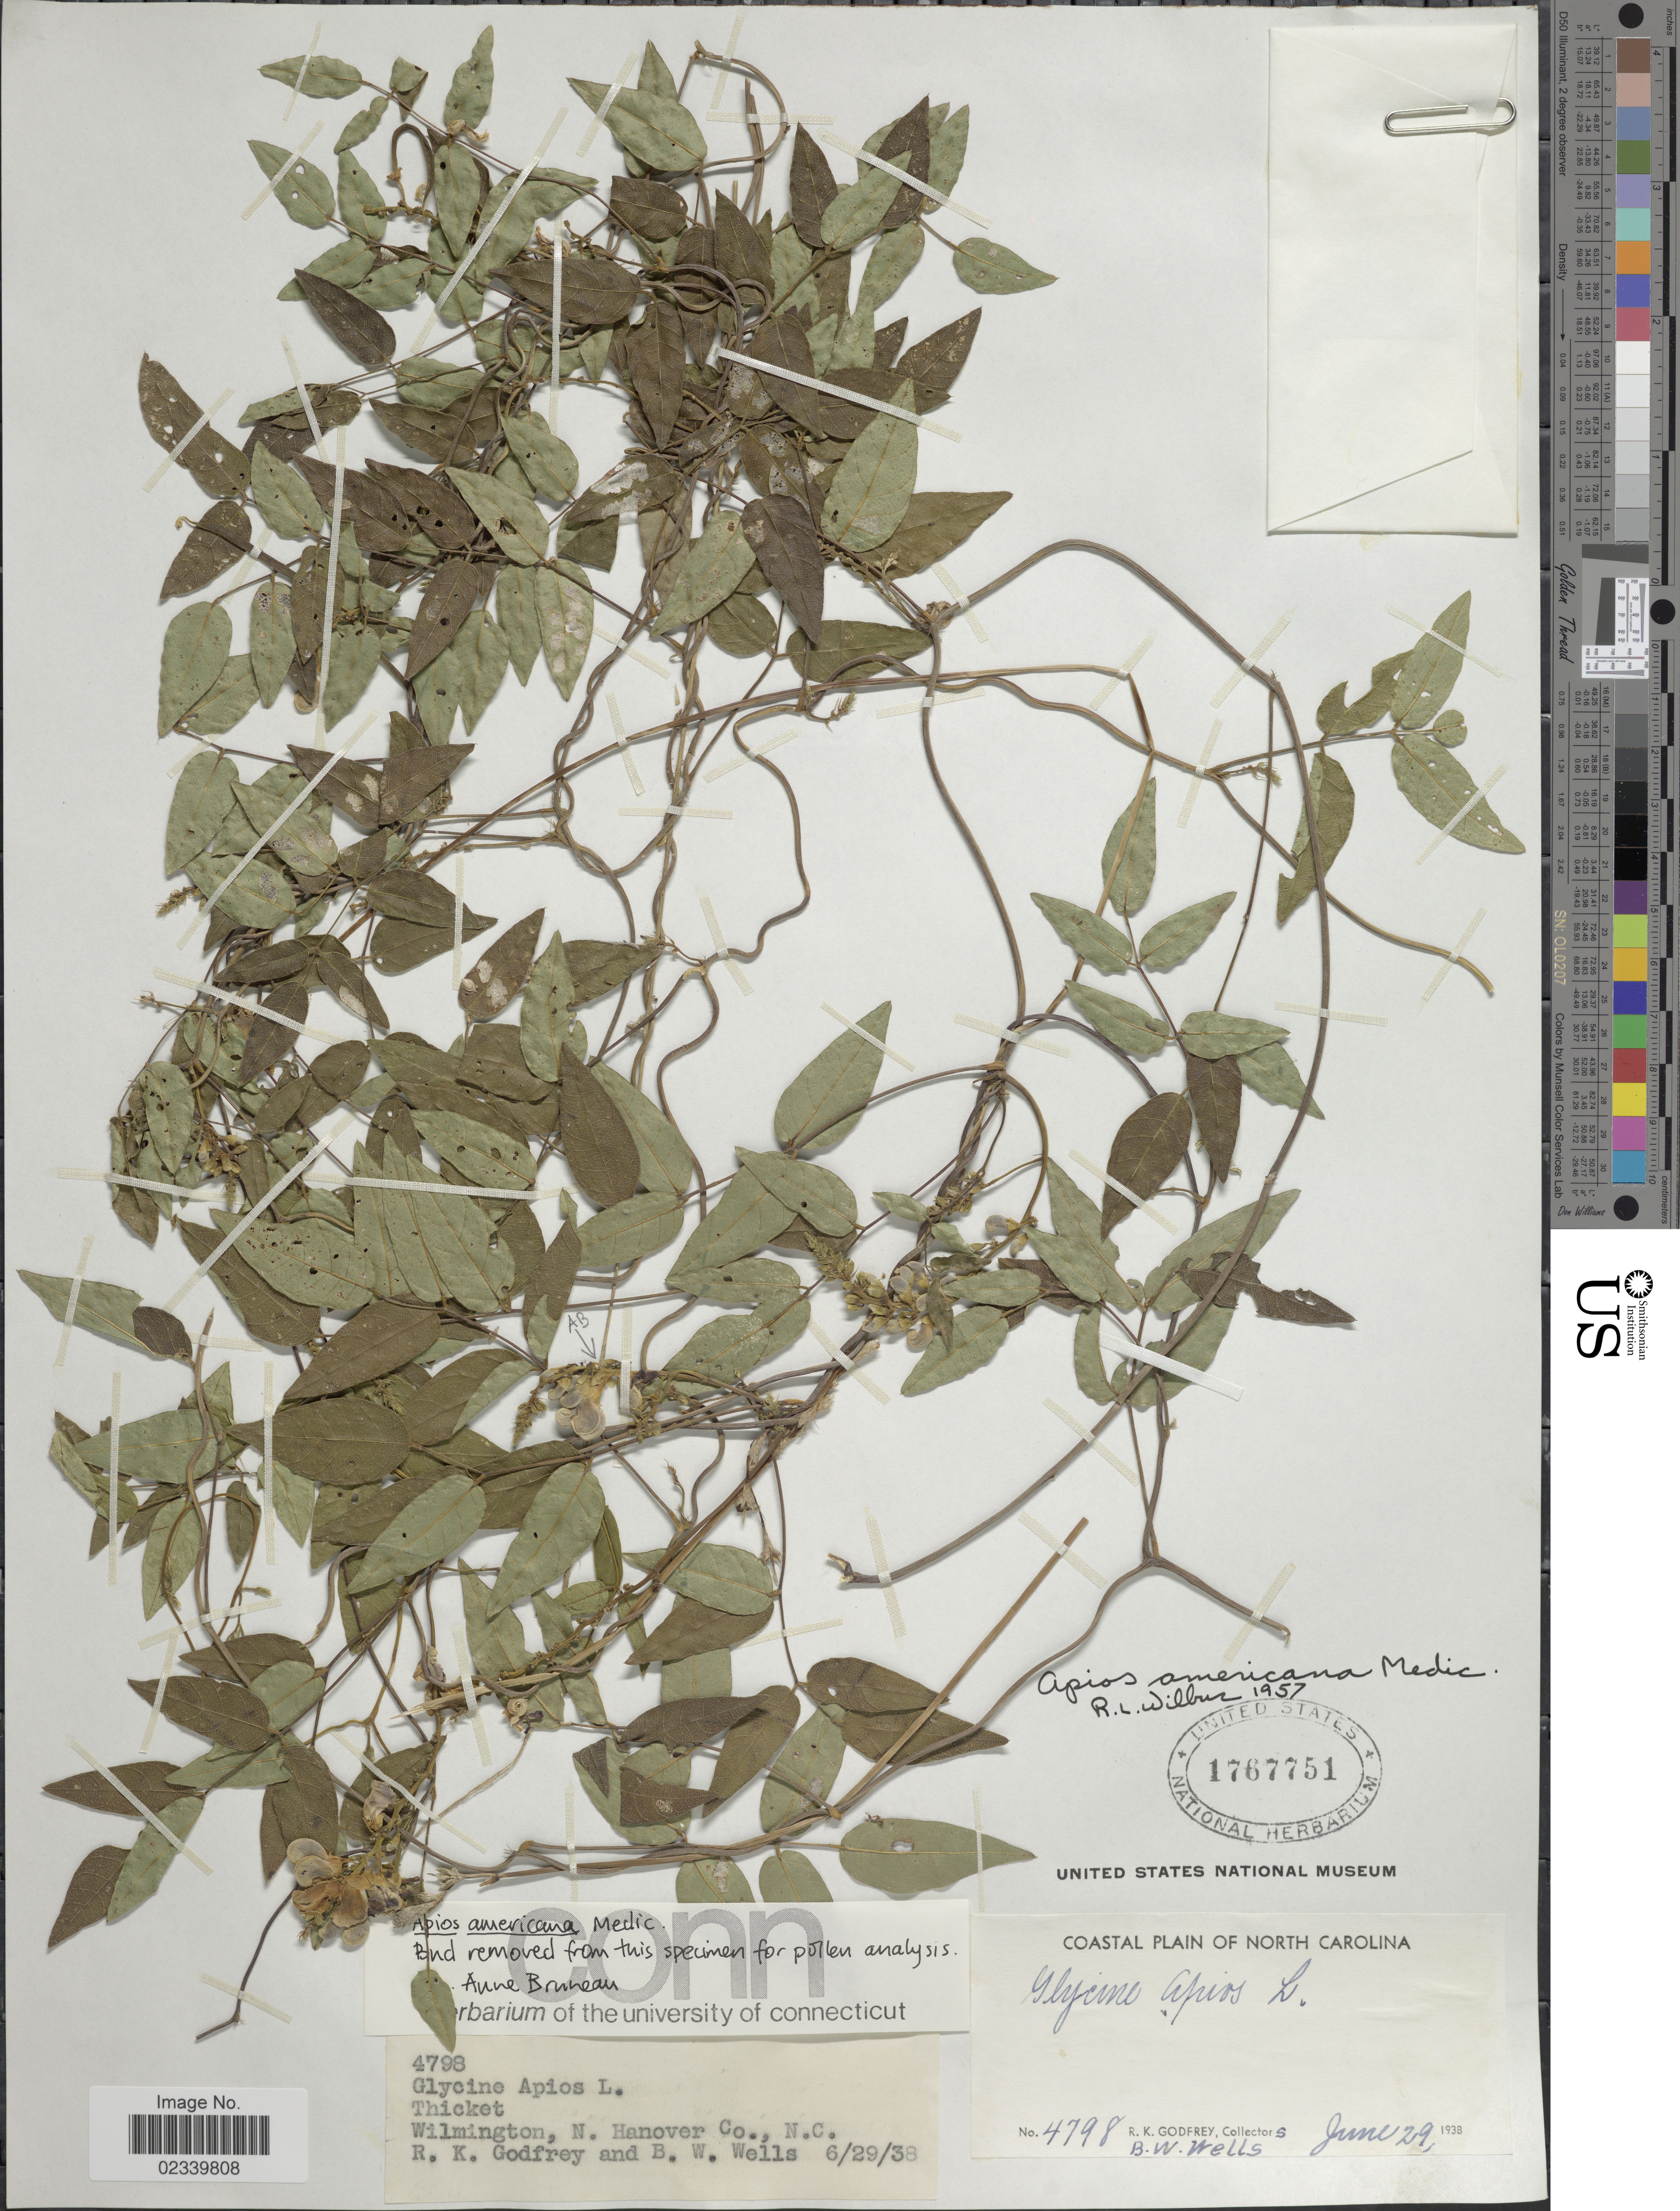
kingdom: Plantae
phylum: Tracheophyta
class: Magnoliopsida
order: Fabales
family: Fabaceae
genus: Apios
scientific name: Apios americana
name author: Medik.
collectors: R. K. Godfrey & B. Wells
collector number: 4798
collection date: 1938-06-29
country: United States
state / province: North Carolina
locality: Coastal Plain of North Carolina, Thicket, Wilmington, N. Hanover Co. N.C.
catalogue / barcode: US 1767751